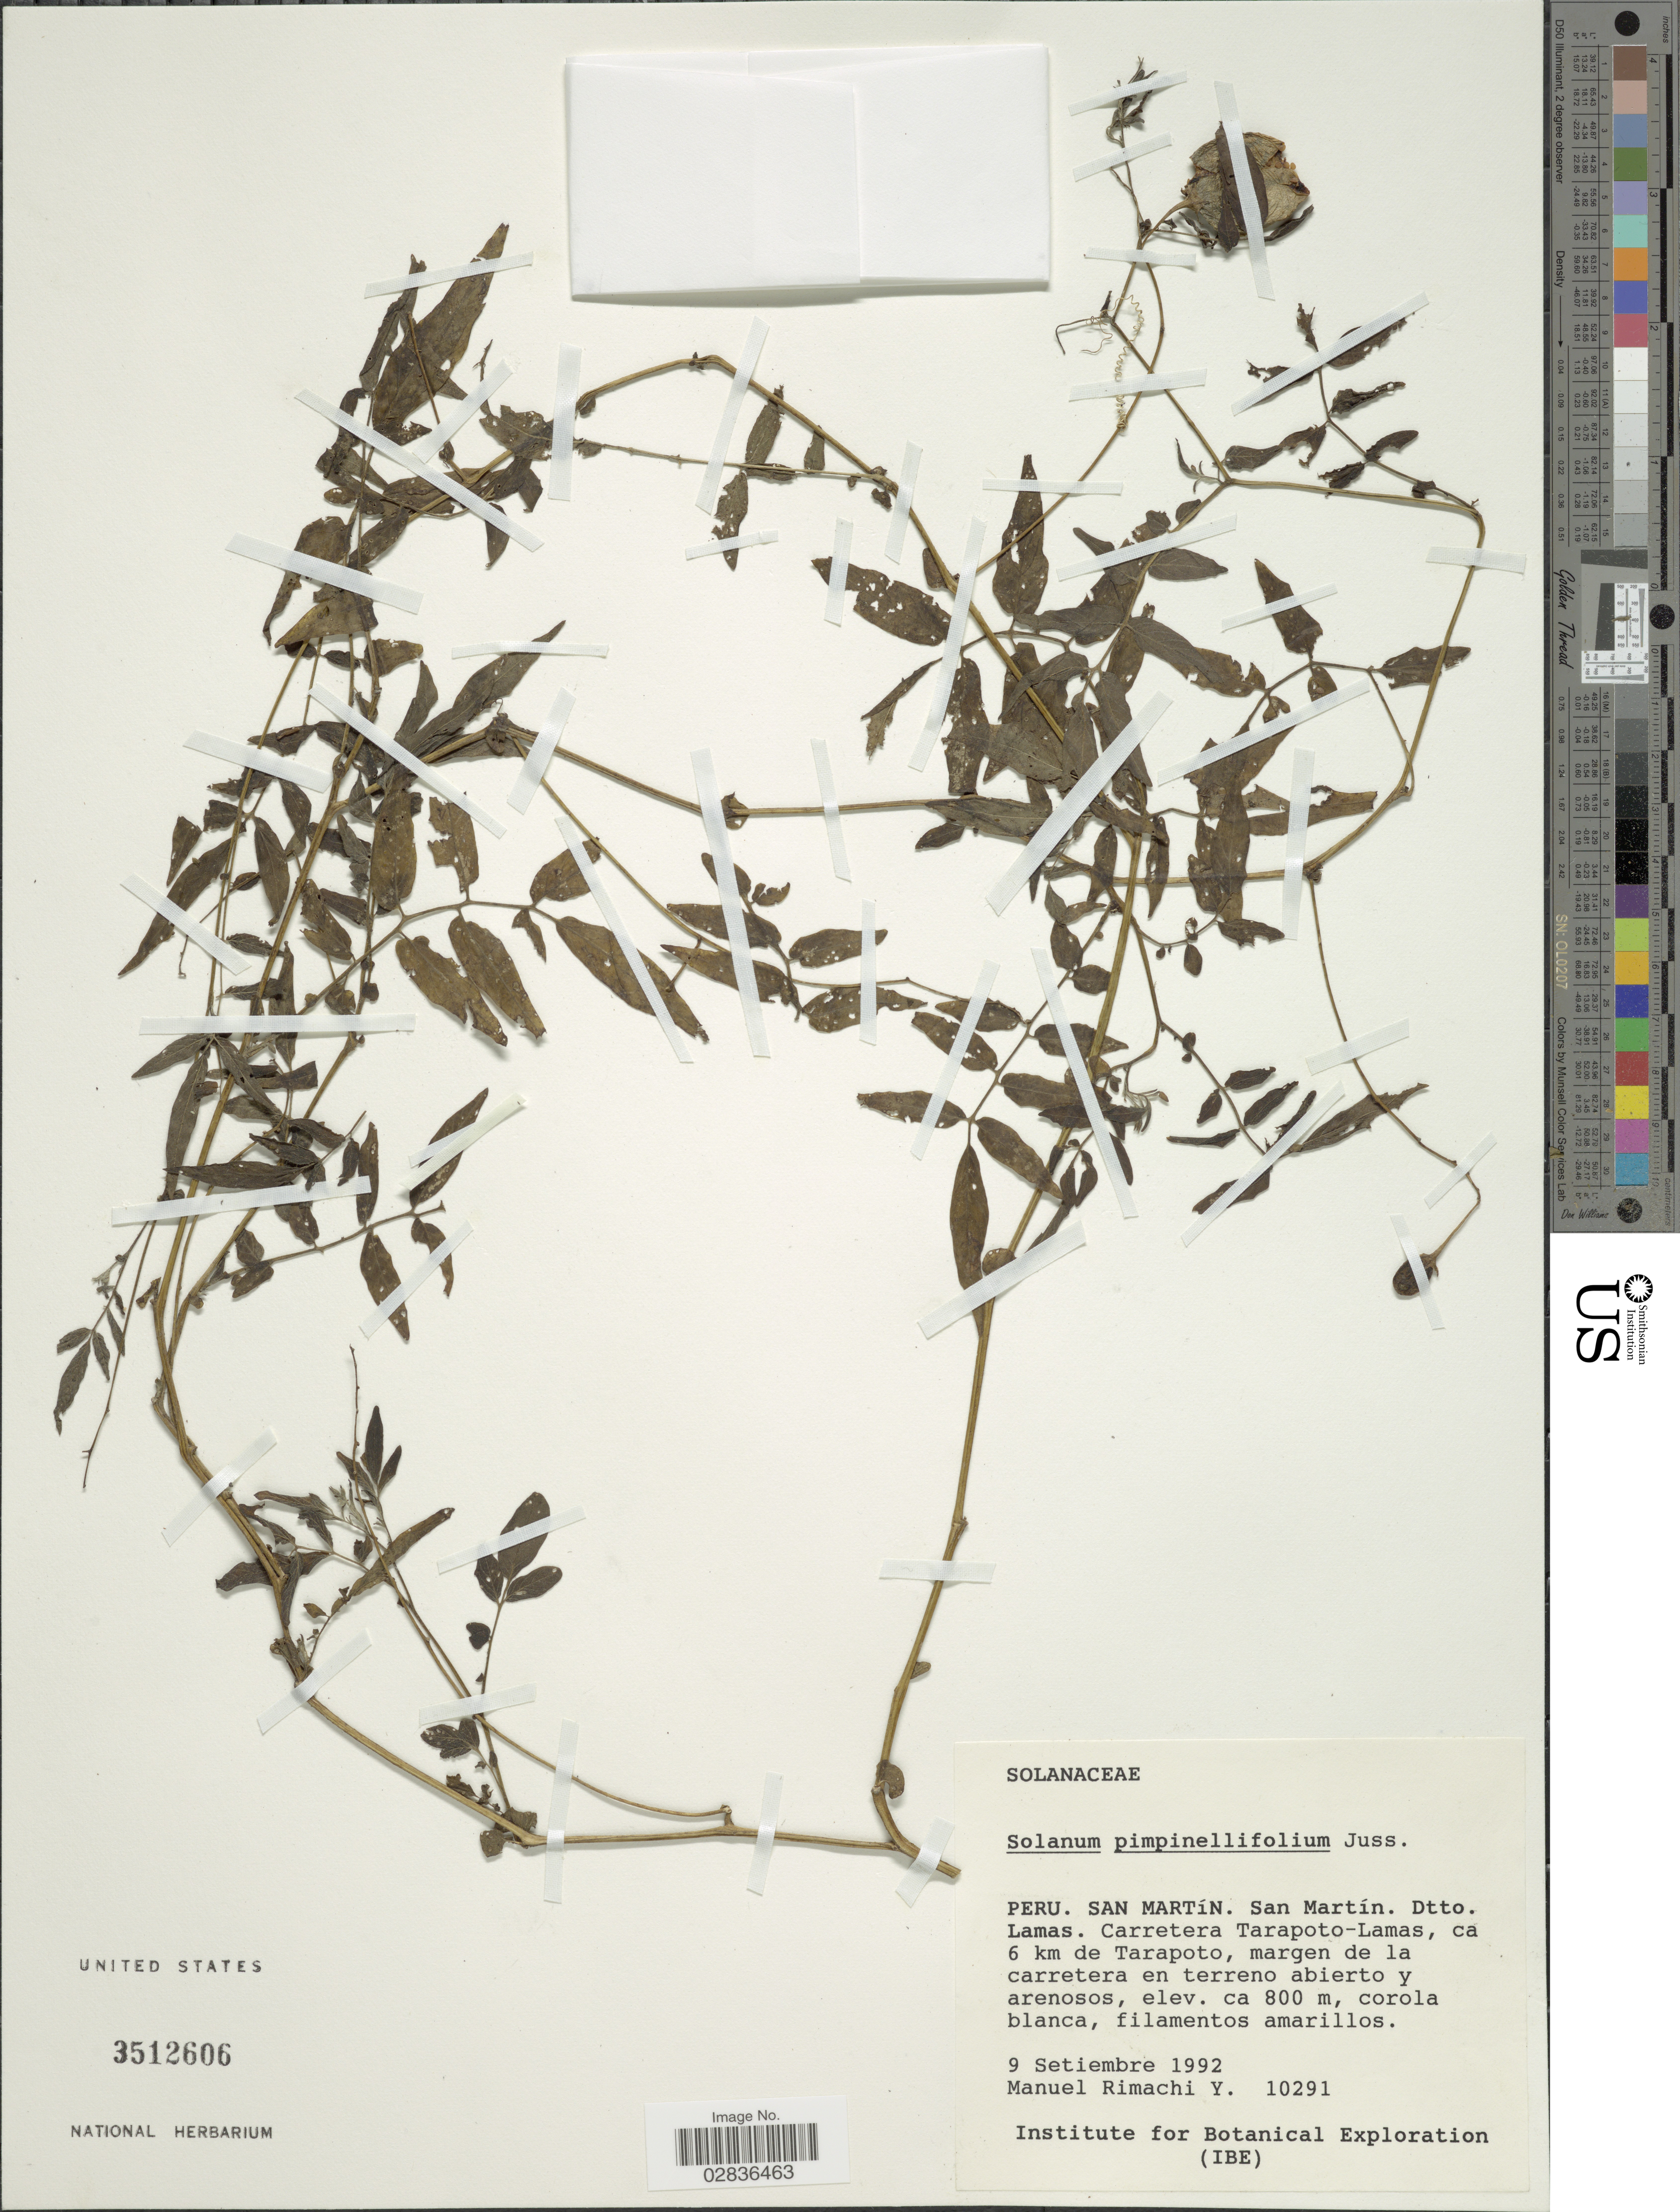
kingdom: Plantae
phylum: Tracheophyta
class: Magnoliopsida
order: Solanales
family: Solanaceae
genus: Solanum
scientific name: Solanum pimpinellifolium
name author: L.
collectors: M. Rimachi Y.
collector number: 10291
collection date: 1992-09-09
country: Peru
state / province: San Martín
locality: San Martín. San Martín. Dtto. Lamas. Carretera Tarapoto-Lamas, ca 6 km de Tarapoto, margen de la carretera en terreno abierto y arenoso.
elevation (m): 800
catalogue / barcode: US 3512606